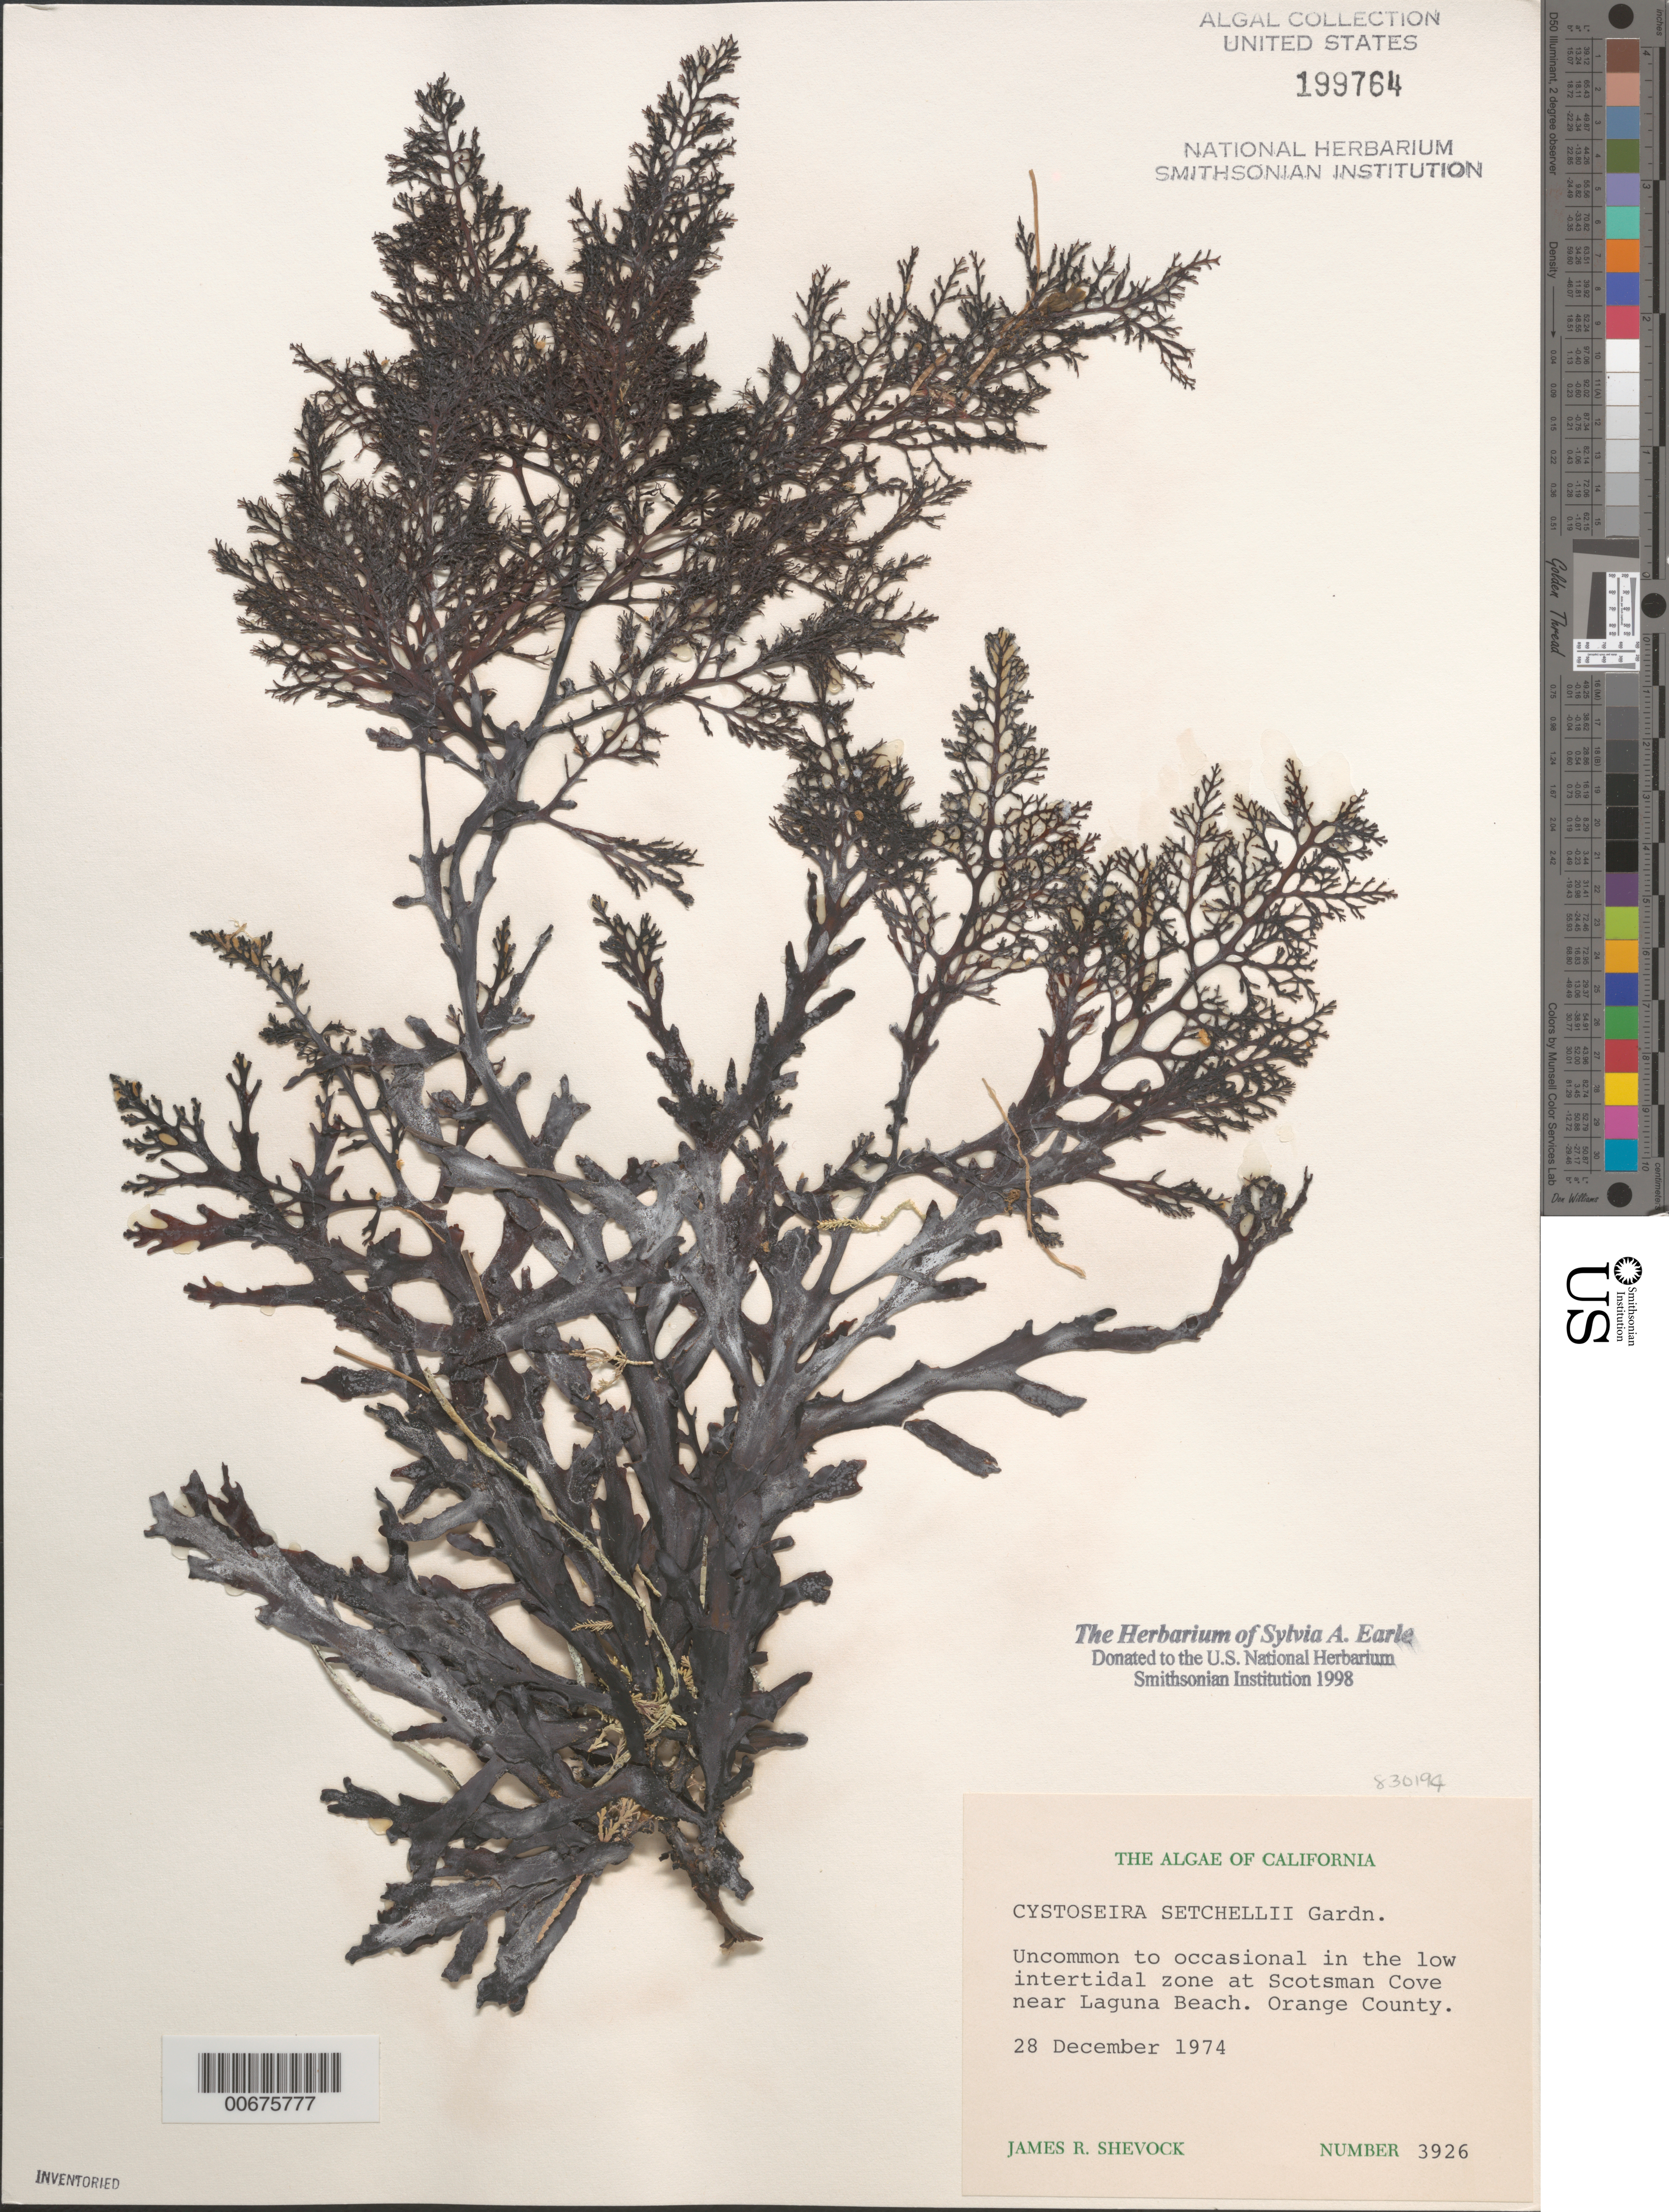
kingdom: Chromista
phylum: Ochrophyta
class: Phaeophyceae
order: Fucales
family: Sargassaceae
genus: Cystoseira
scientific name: Cystoseira setchellii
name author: N.L. Gardner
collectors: J. R. Shevock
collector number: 3926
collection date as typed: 28 Dec 1974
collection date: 1974-12-28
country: United States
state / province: California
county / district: Orange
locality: Scotsman Cove, near Laguna Beach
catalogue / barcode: US 199764